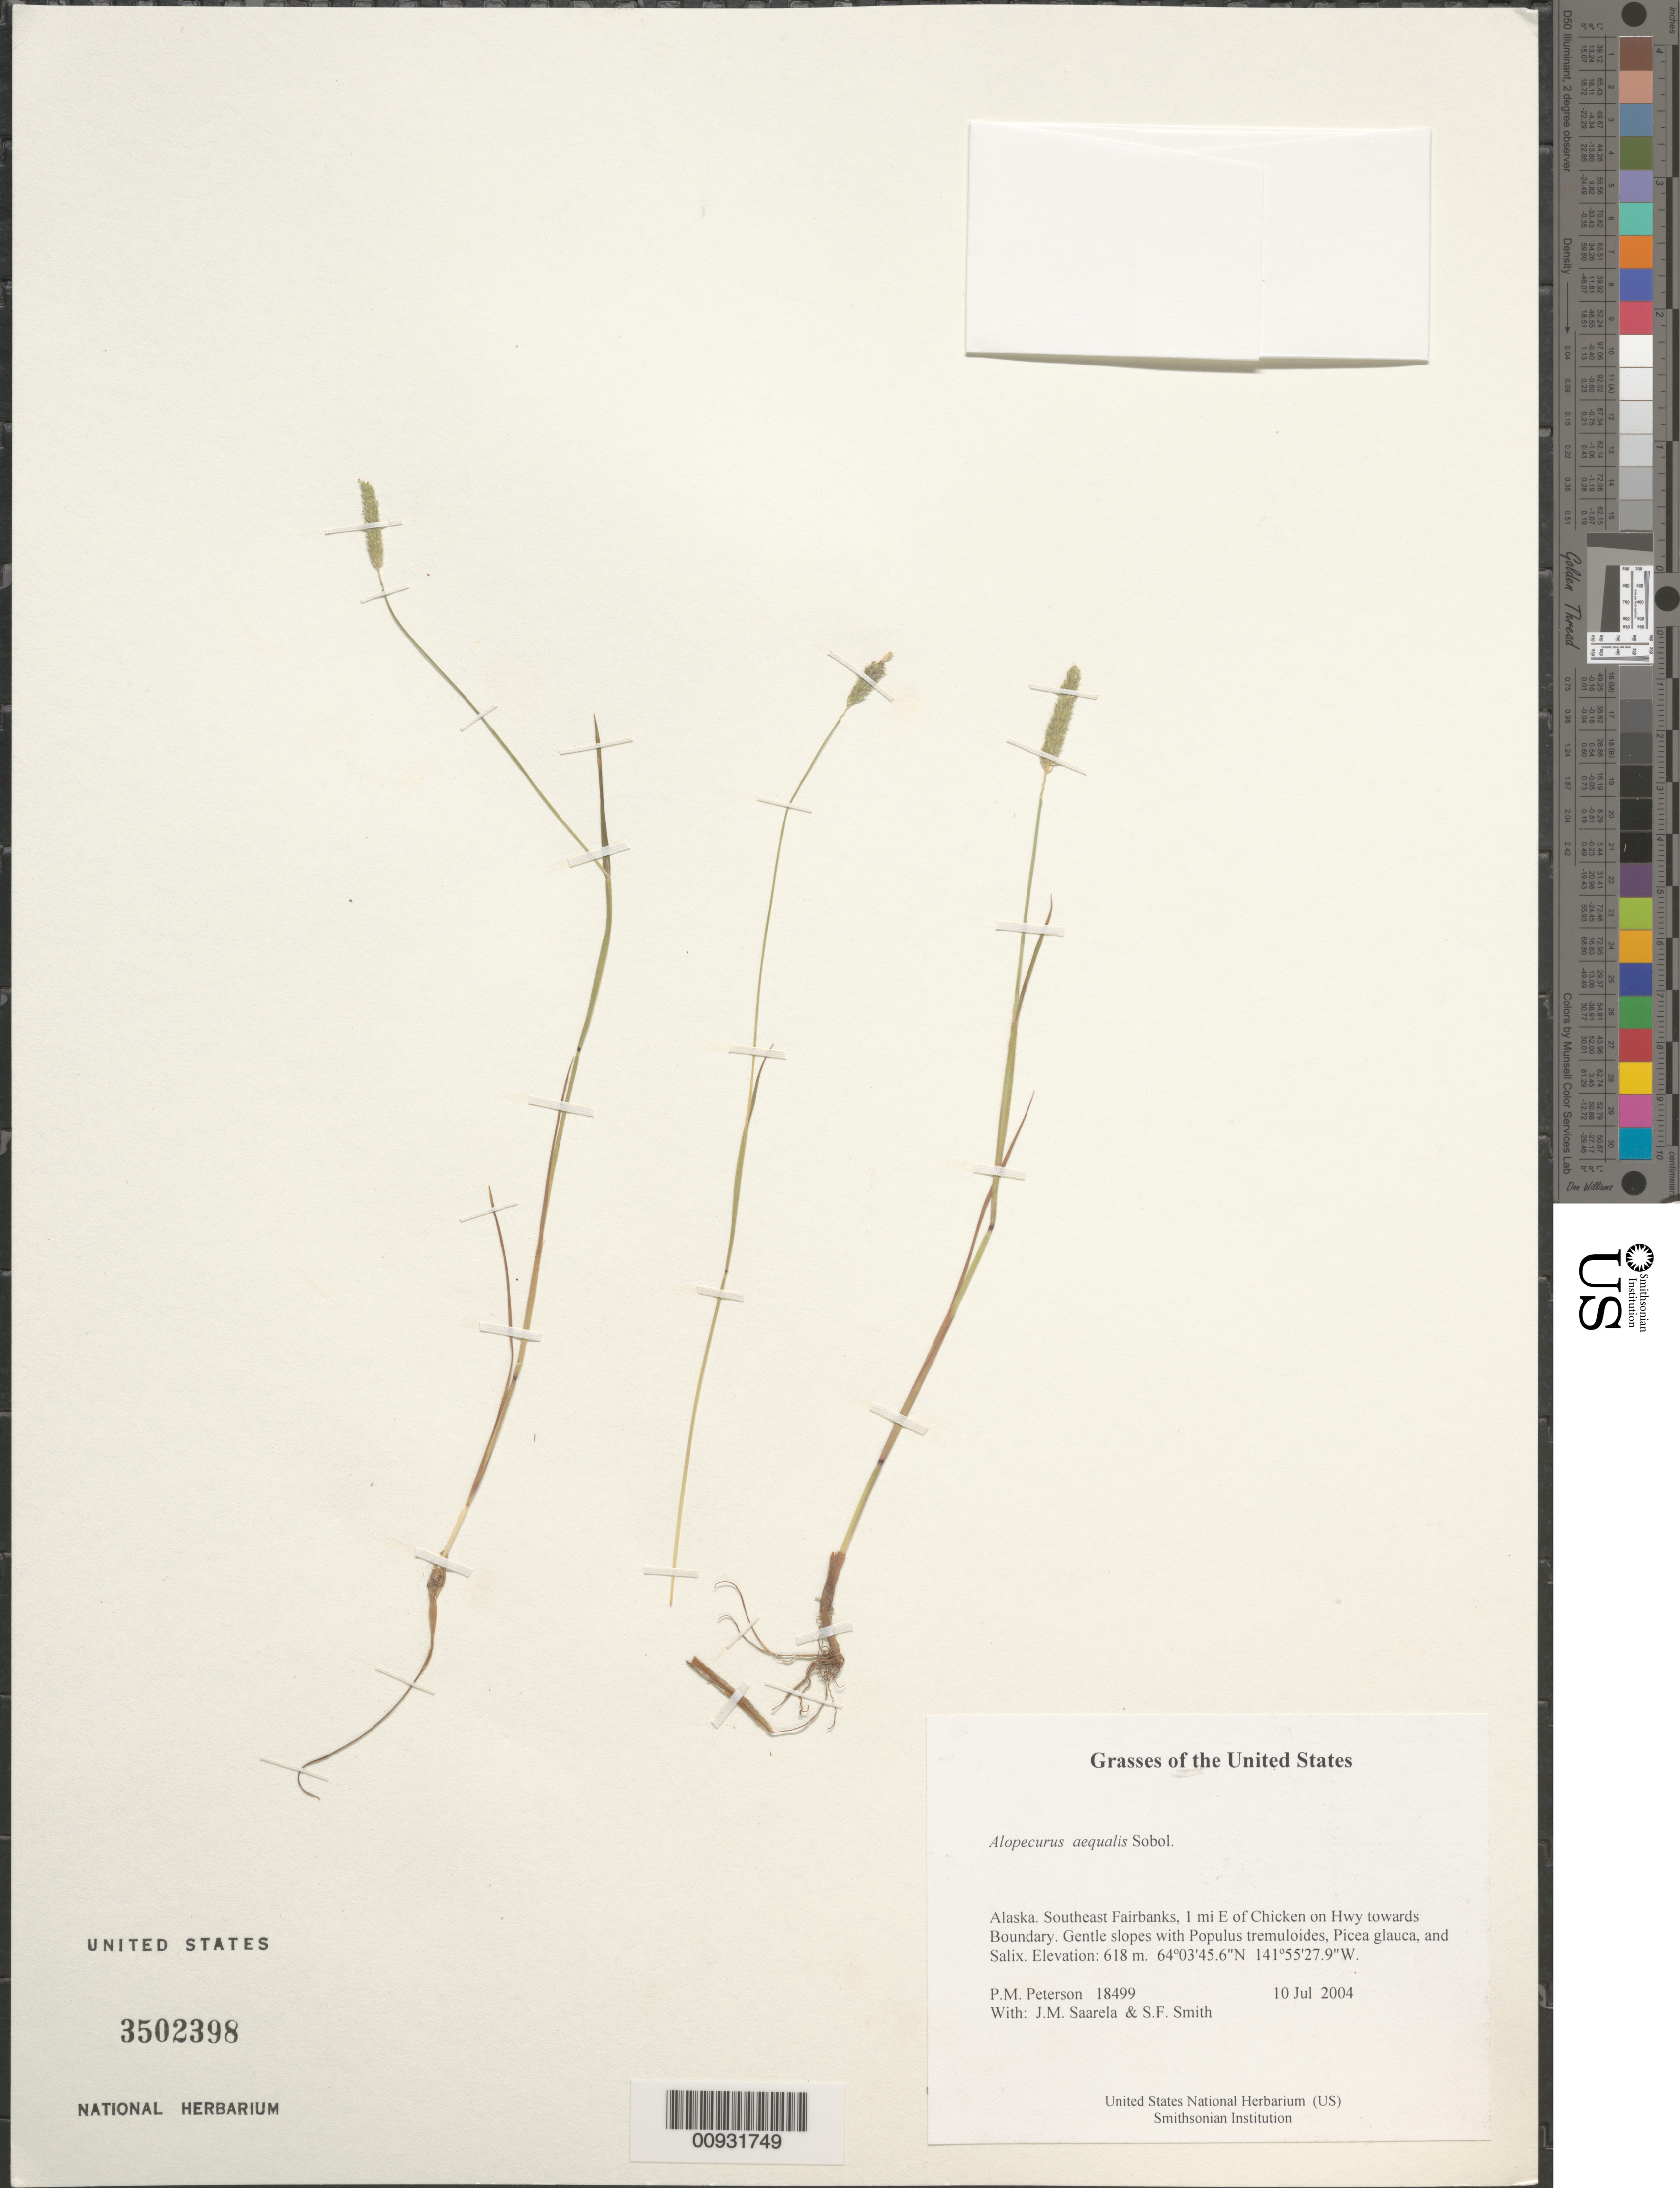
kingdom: Plantae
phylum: Tracheophyta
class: Liliopsida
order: Poales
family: Poaceae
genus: Alopecurus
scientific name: Alopecurus aequalis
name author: Sobol.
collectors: P. M. Peterson, J. Saarela & S.F. Smith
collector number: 18499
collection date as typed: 10 Jul 2004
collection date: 2004-07-10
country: United States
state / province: Alaska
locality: Southeast Fairbanks, 1 mi E of Chicken on Hwy towards Boundary. Gentle slopes with Populus tremuloides, Picea glauca, and Salix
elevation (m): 618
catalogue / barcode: US 3502398